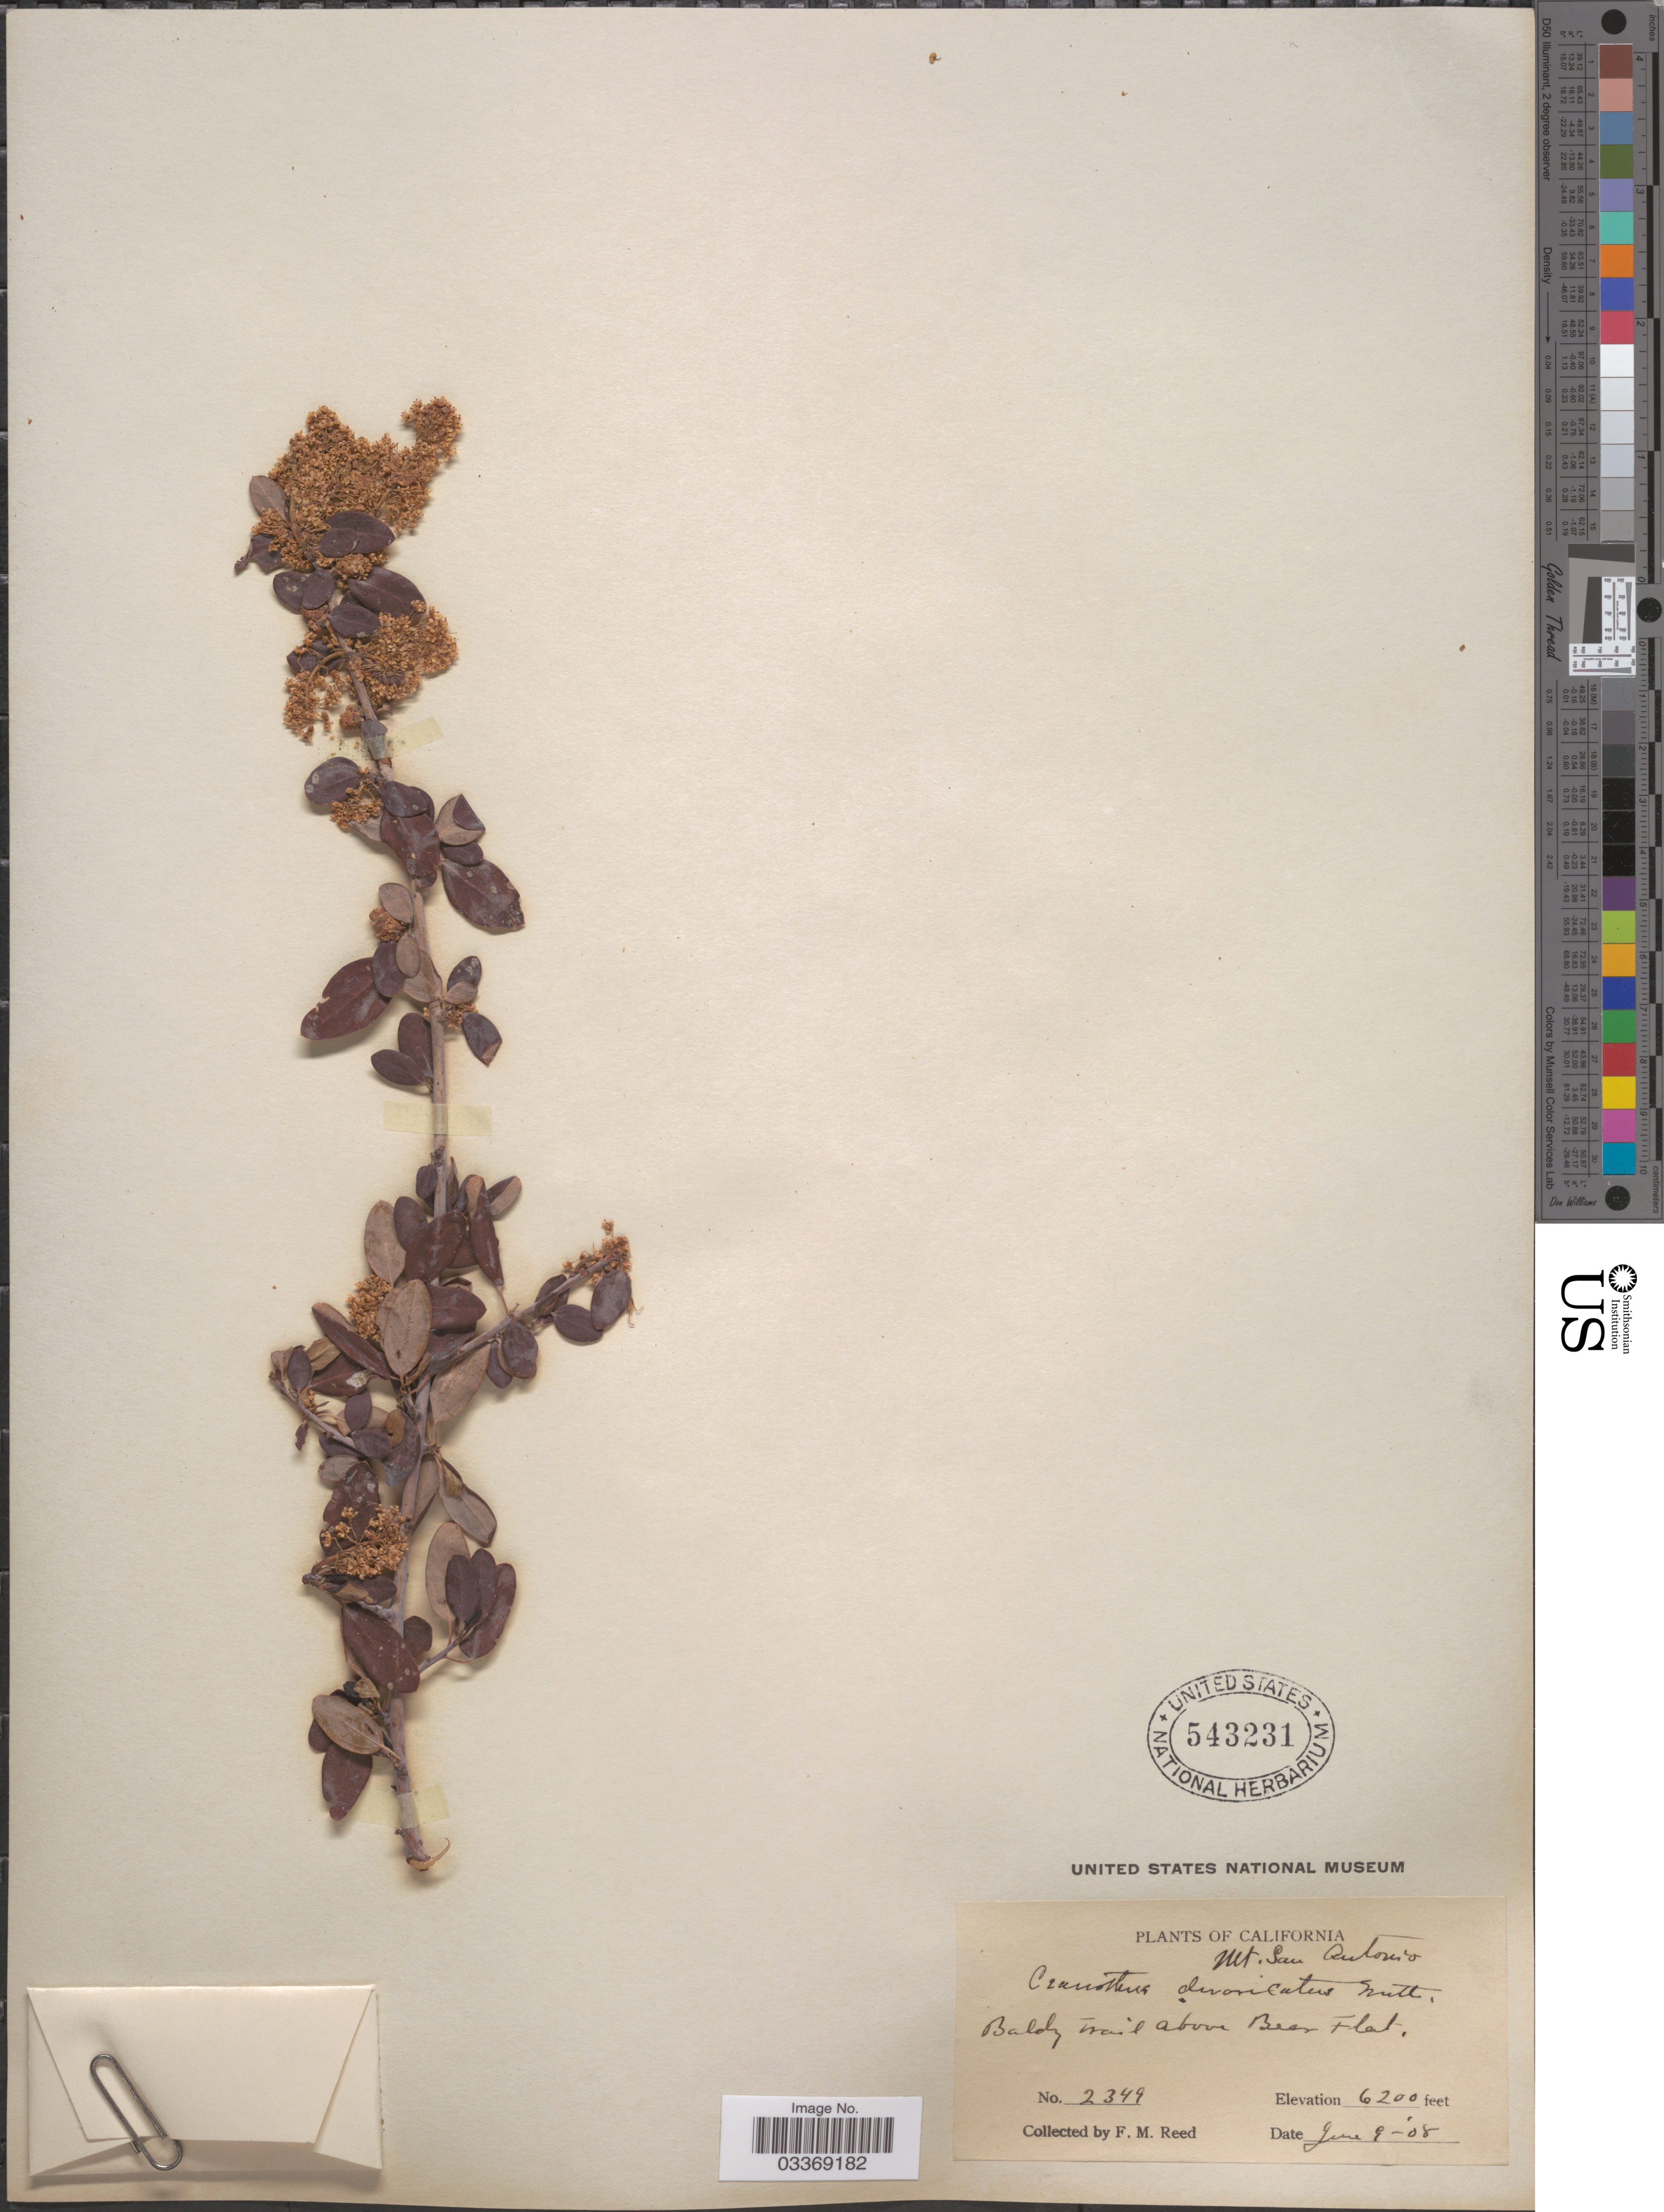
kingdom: Plantae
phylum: Tracheophyta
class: Magnoliopsida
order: Rosales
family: Rhamnaceae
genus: Ceanothus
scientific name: Ceanothus divaricatus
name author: Nutt. ex Torr. & S.F. Gray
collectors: F. Reed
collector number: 2349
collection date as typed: Transcribed d/m/y: 9/6/8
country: United States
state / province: California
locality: Baldy Trail above Bear Flat.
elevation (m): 1890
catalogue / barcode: US 543231